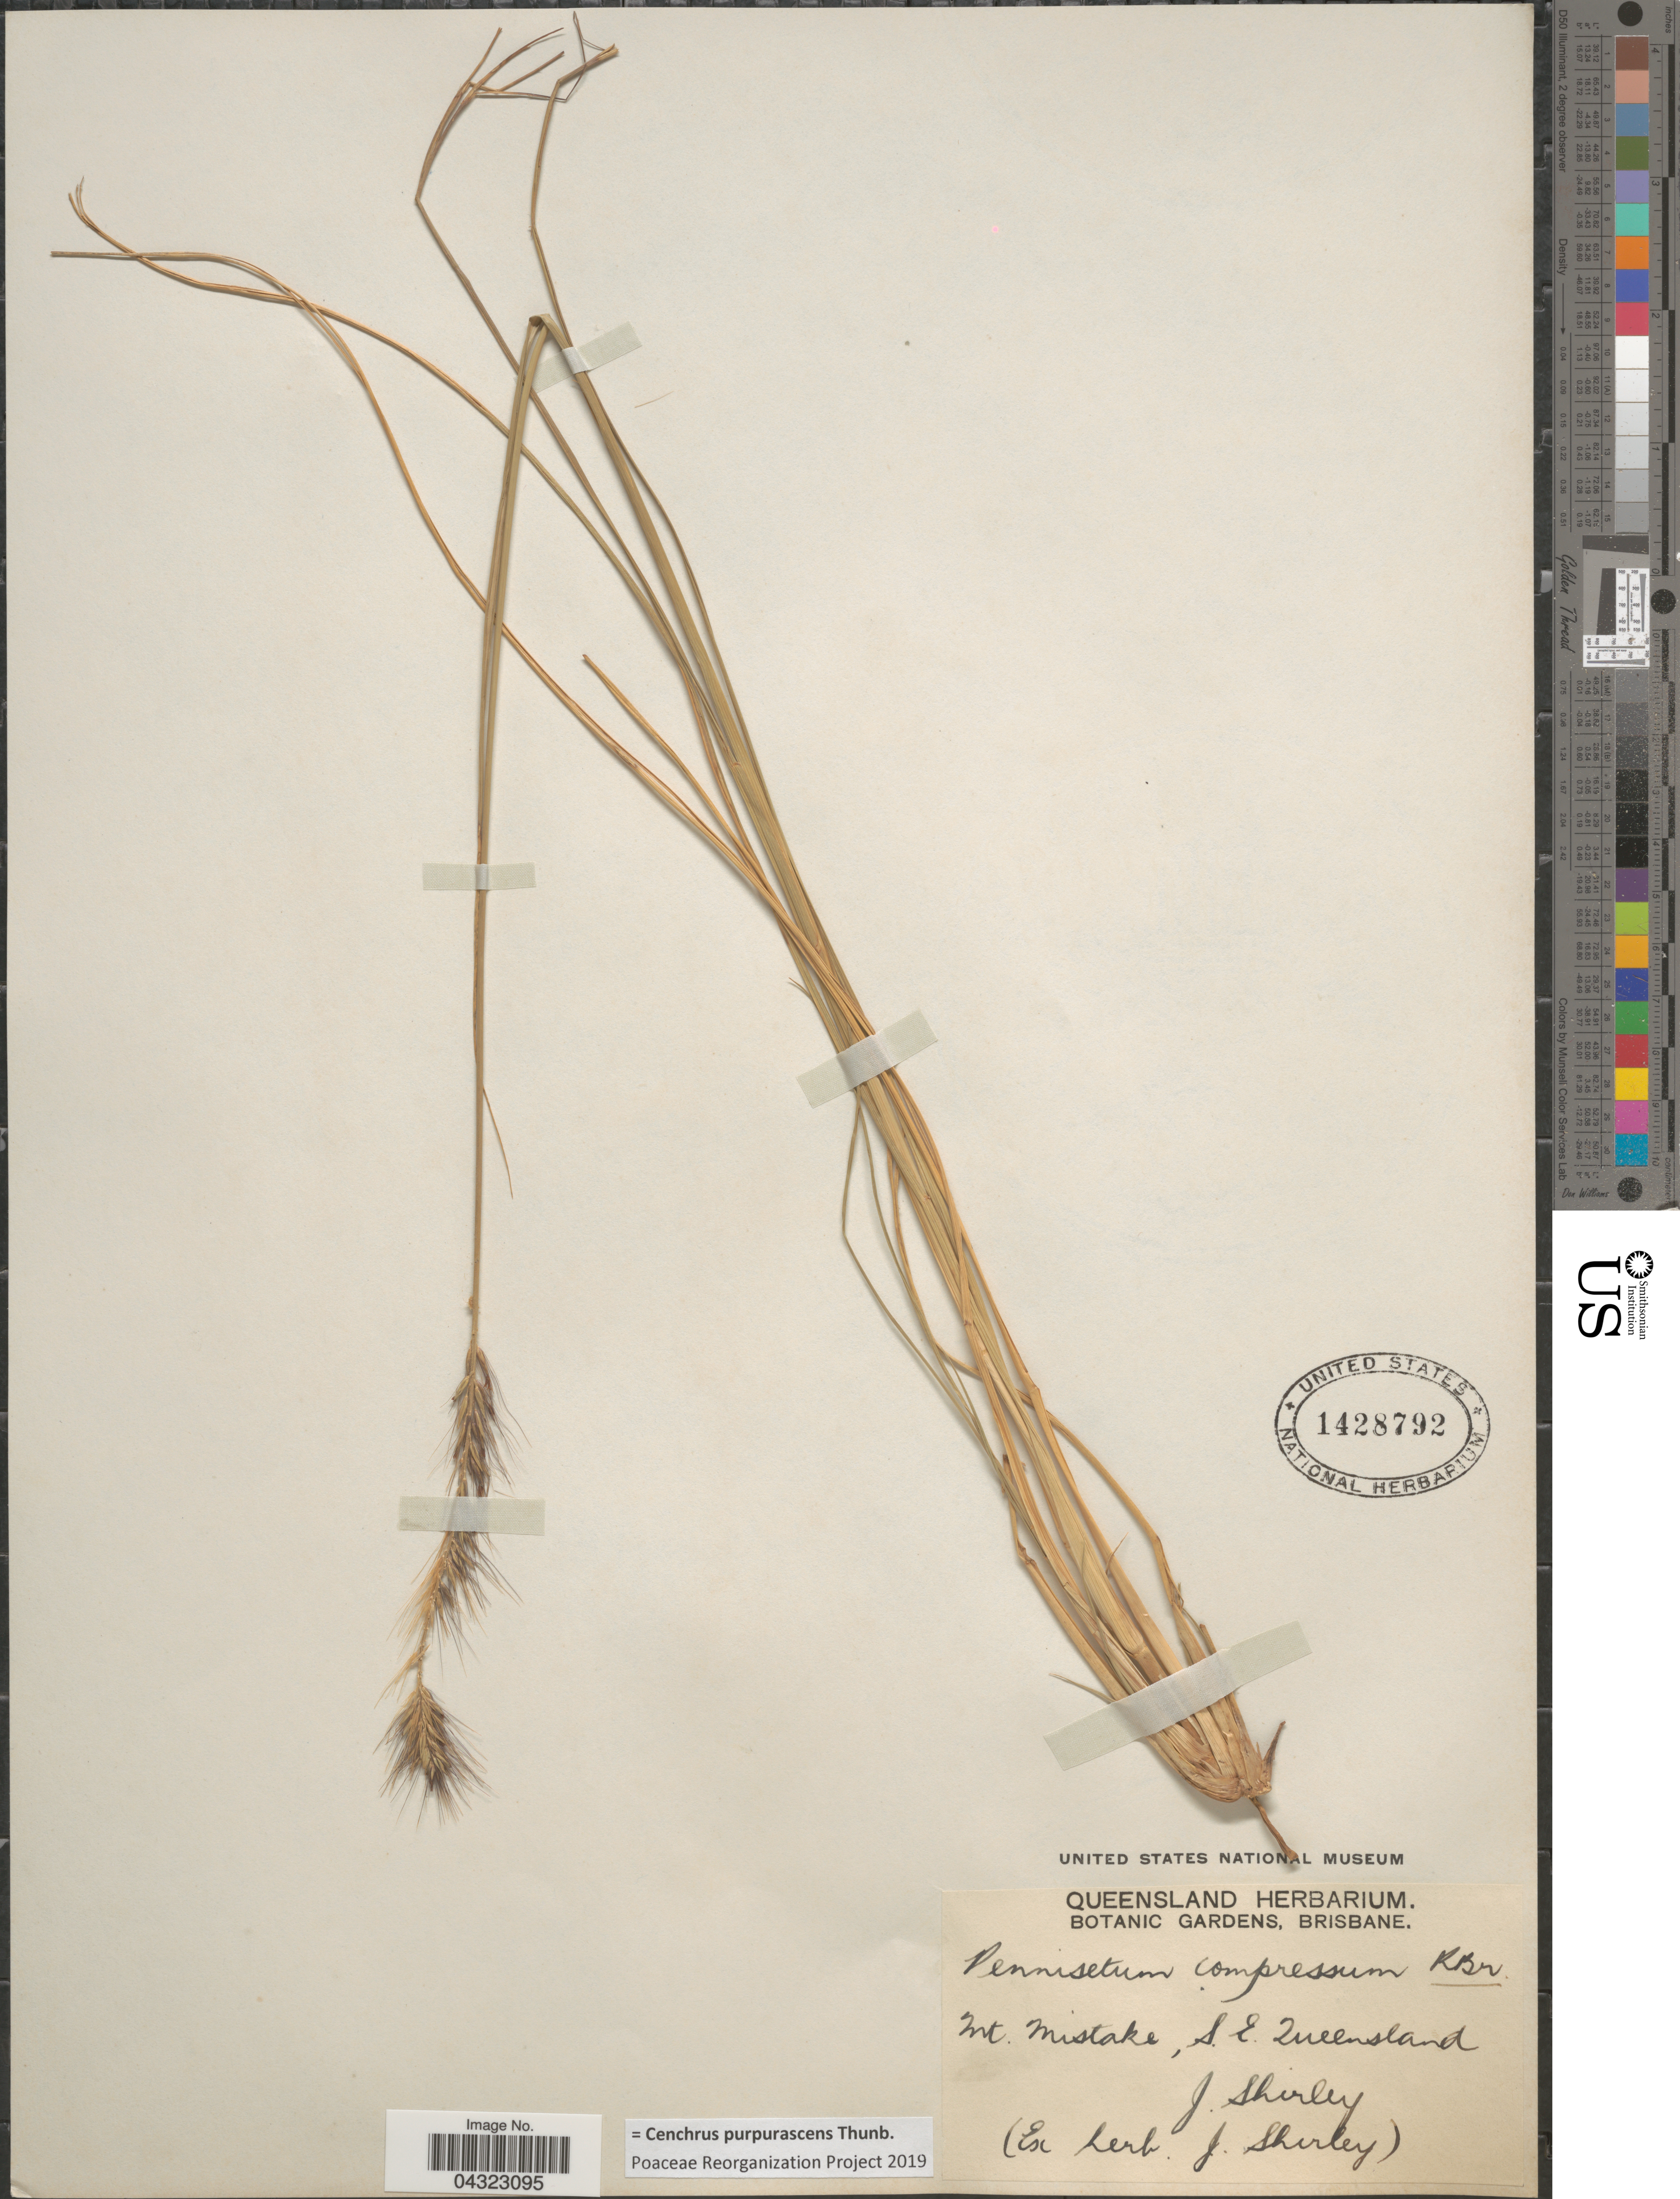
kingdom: Plantae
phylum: Tracheophyta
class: Liliopsida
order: Poales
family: Poaceae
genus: Cenchrus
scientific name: Cenchrus purpurascens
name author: Thunb.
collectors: J. Shirley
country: Australia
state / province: Queensland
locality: Mt. Mistake, S. E. Queensland.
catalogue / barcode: US 1428792